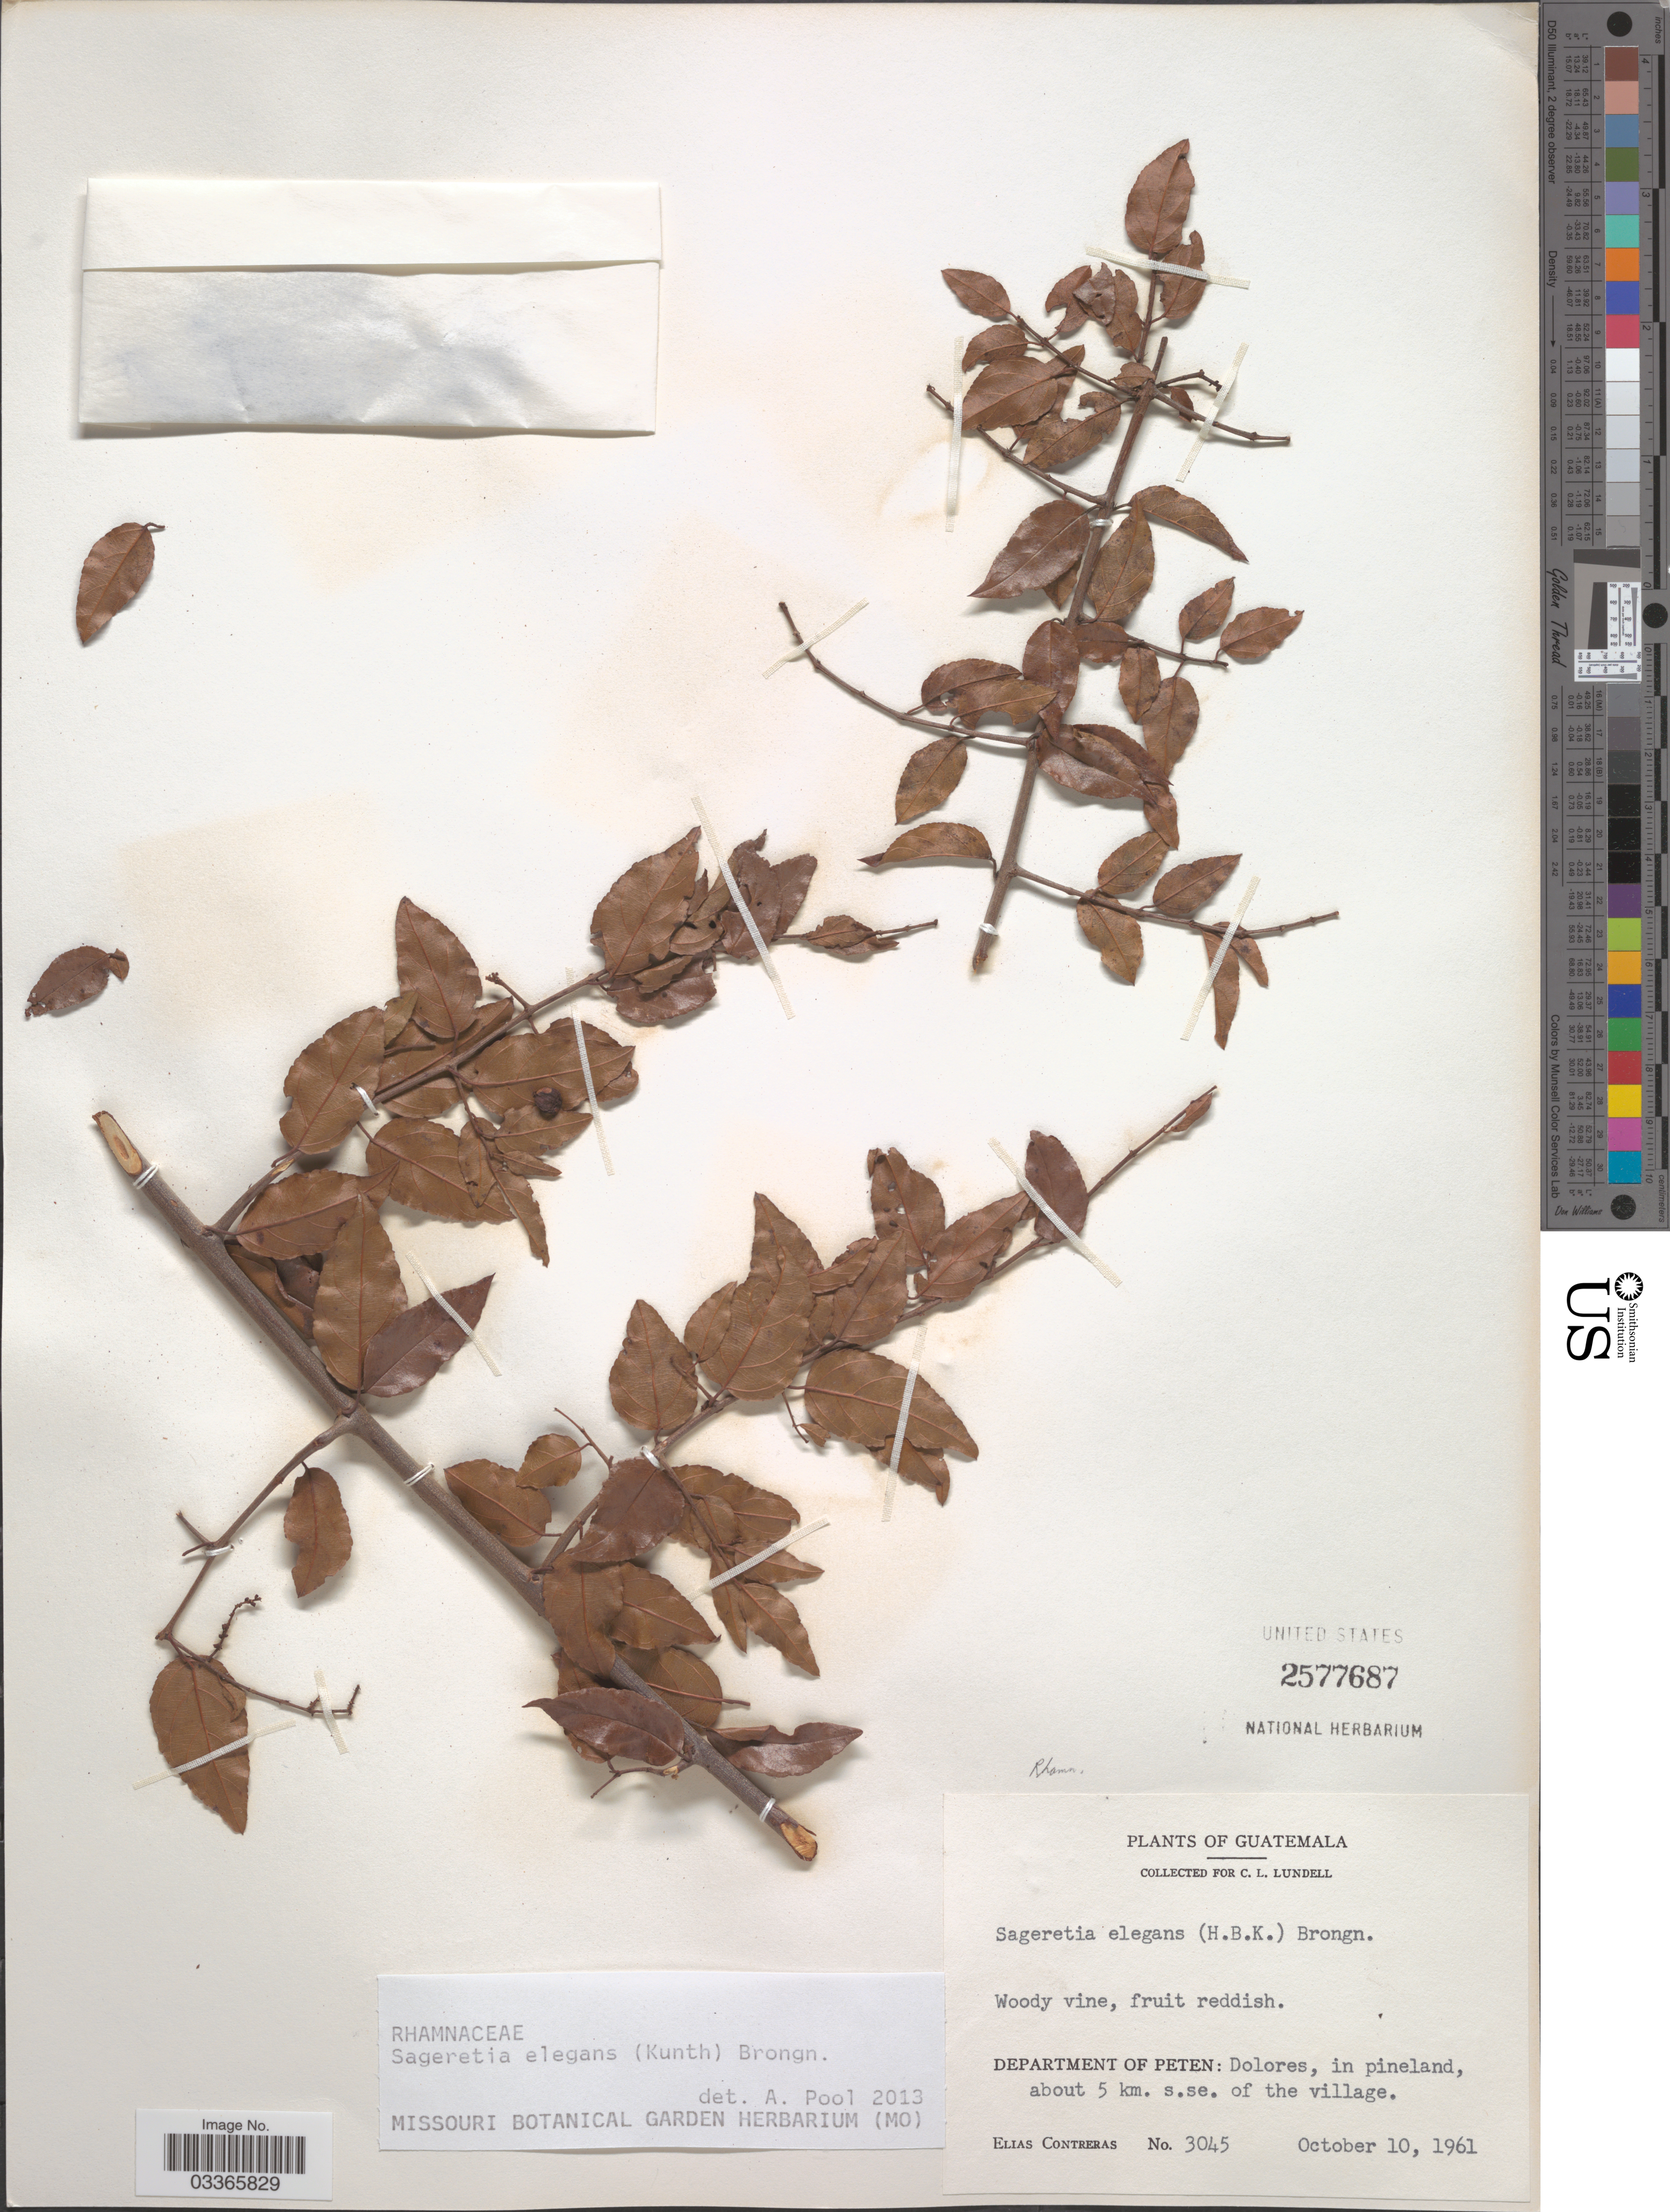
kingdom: Plantae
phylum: Tracheophyta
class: Magnoliopsida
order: Rosales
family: Rhamnaceae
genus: Sageretia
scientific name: Sageretia elegans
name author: (Kunth) Brongn.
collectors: E. Contreras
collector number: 3045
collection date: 1961-10-10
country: Guatemala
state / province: El Petén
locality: Department of Peten: Dolores, in pineland, about 5 km. s.se. of the village.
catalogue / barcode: US 2577687